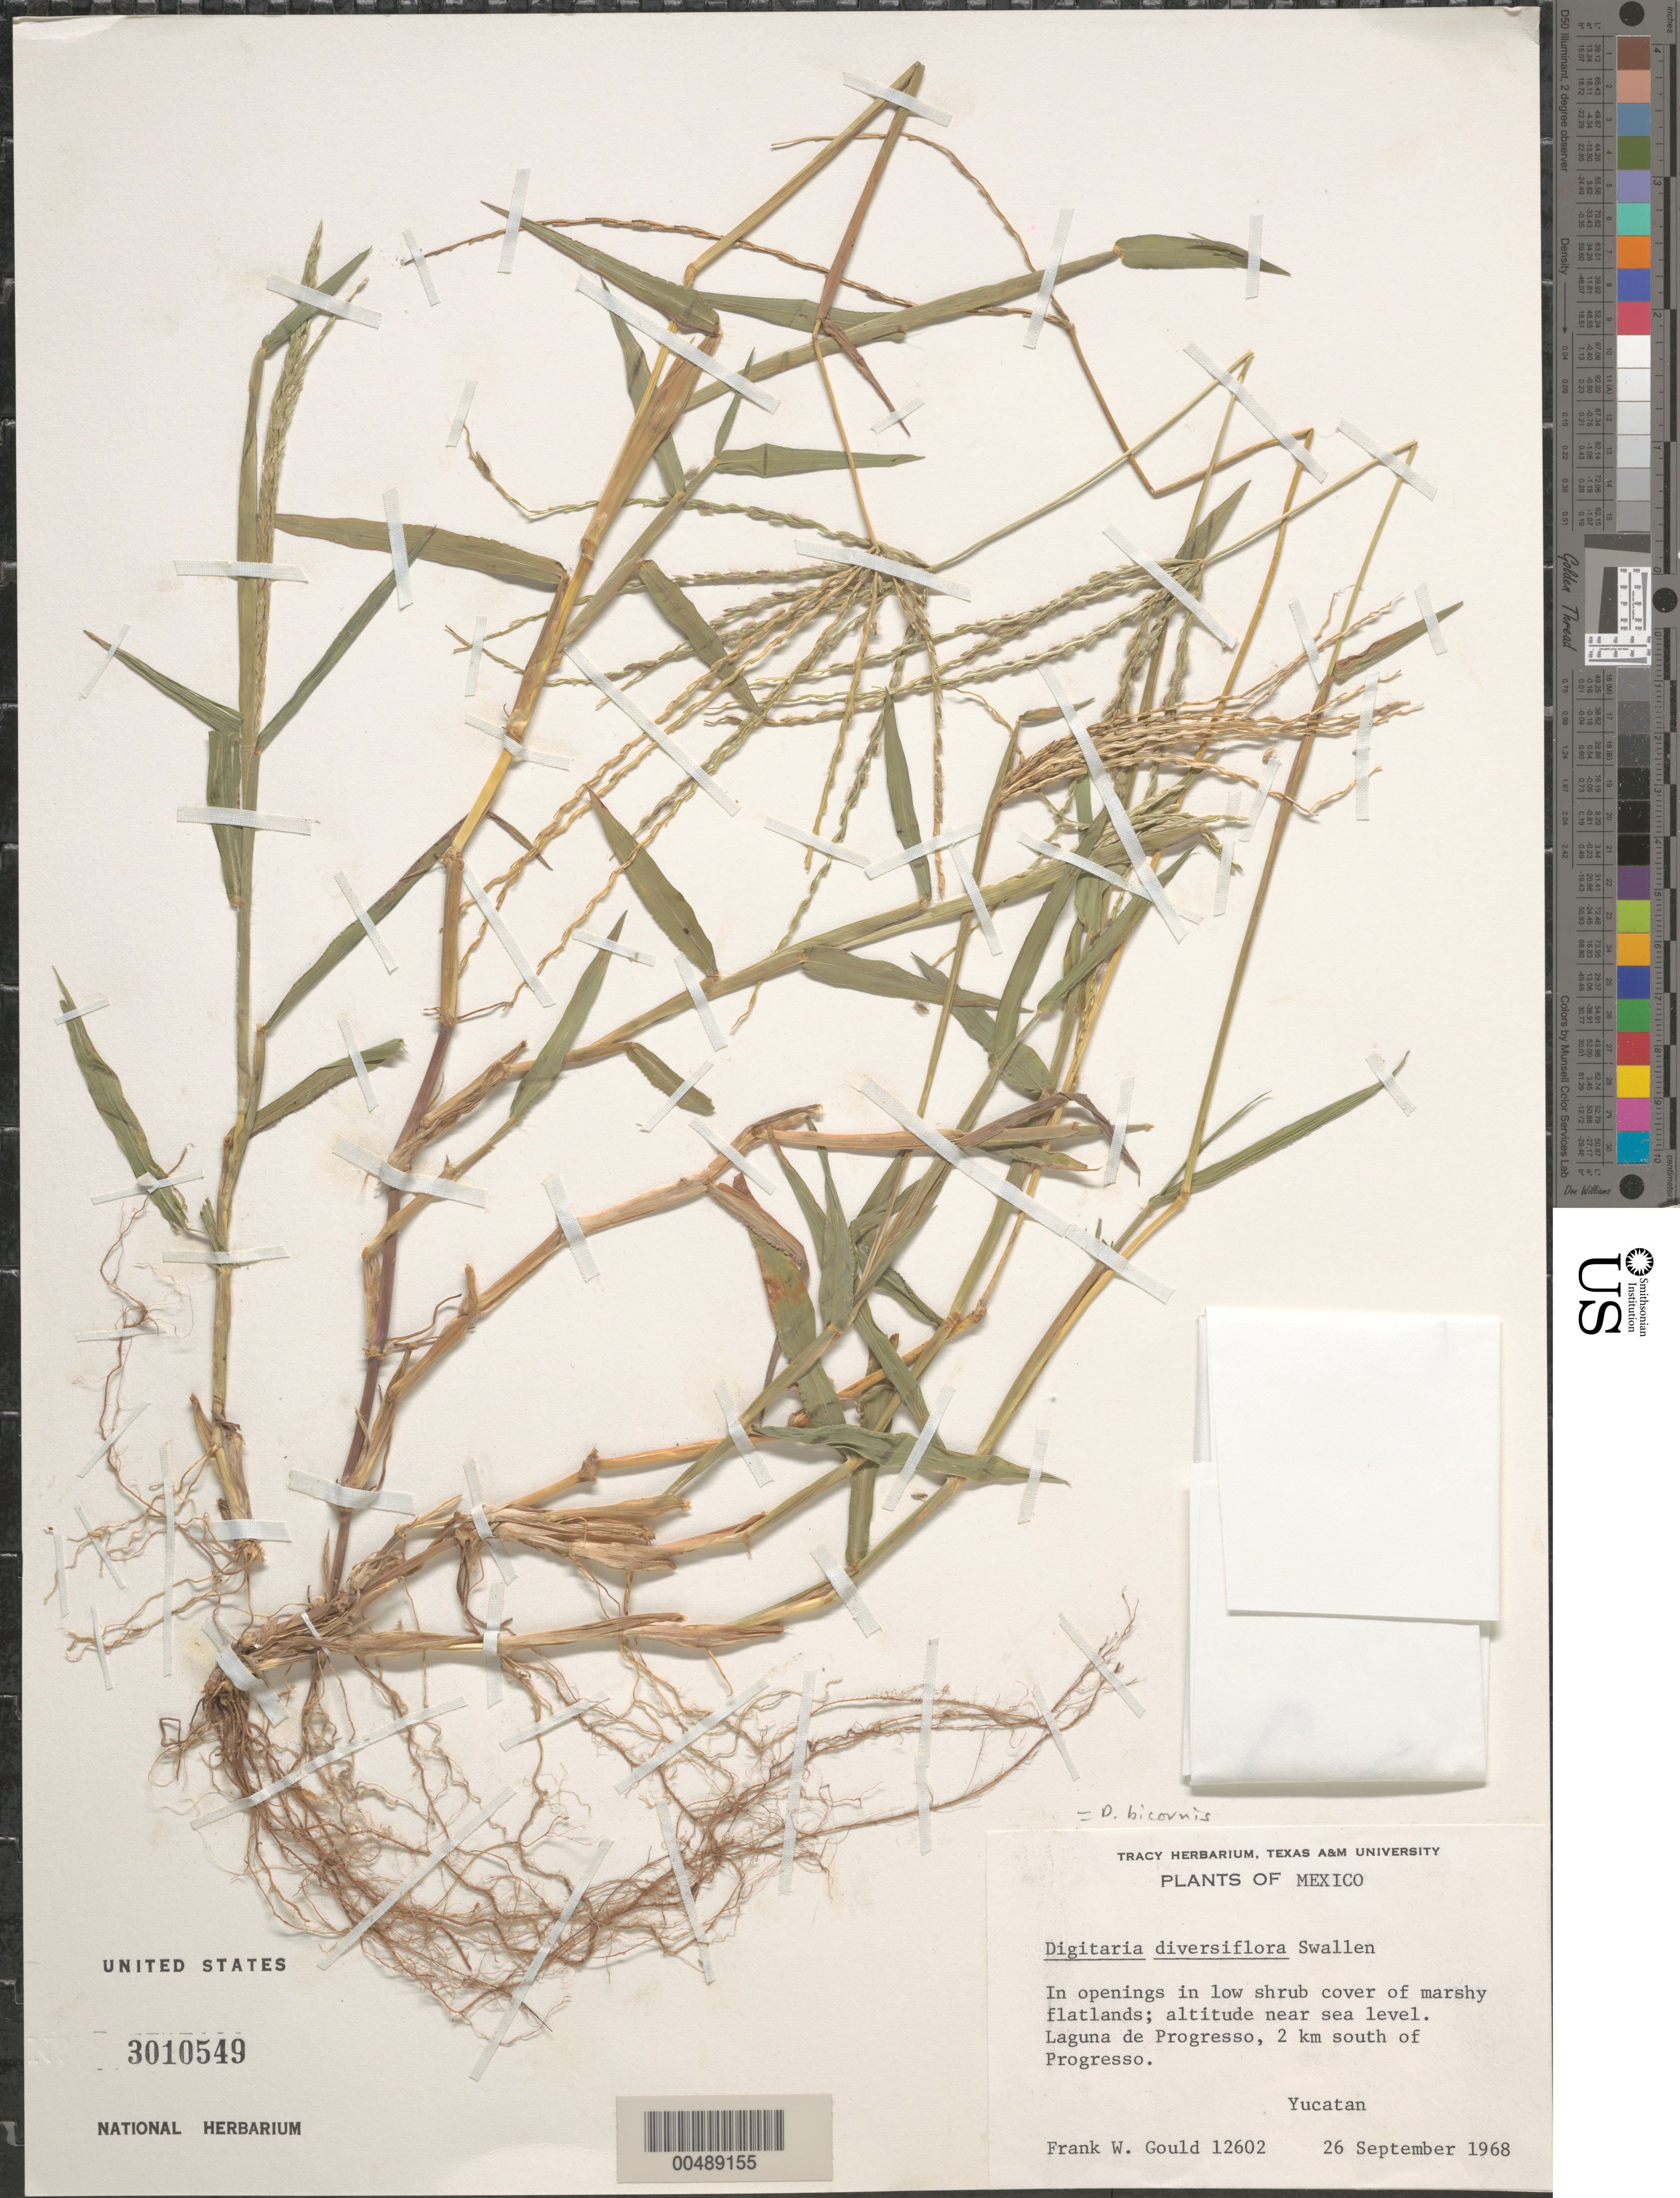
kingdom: Plantae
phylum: Tracheophyta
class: Liliopsida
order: Poales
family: Poaceae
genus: Digitaria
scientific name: Digitaria diversiflora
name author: Swallen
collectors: F. W. Gould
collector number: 12602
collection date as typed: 26 Sep 1968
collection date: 1968-09-26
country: Mexico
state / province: Yucatan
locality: Laguna de Progresso, 2 km S of Progresso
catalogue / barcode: US 3010549